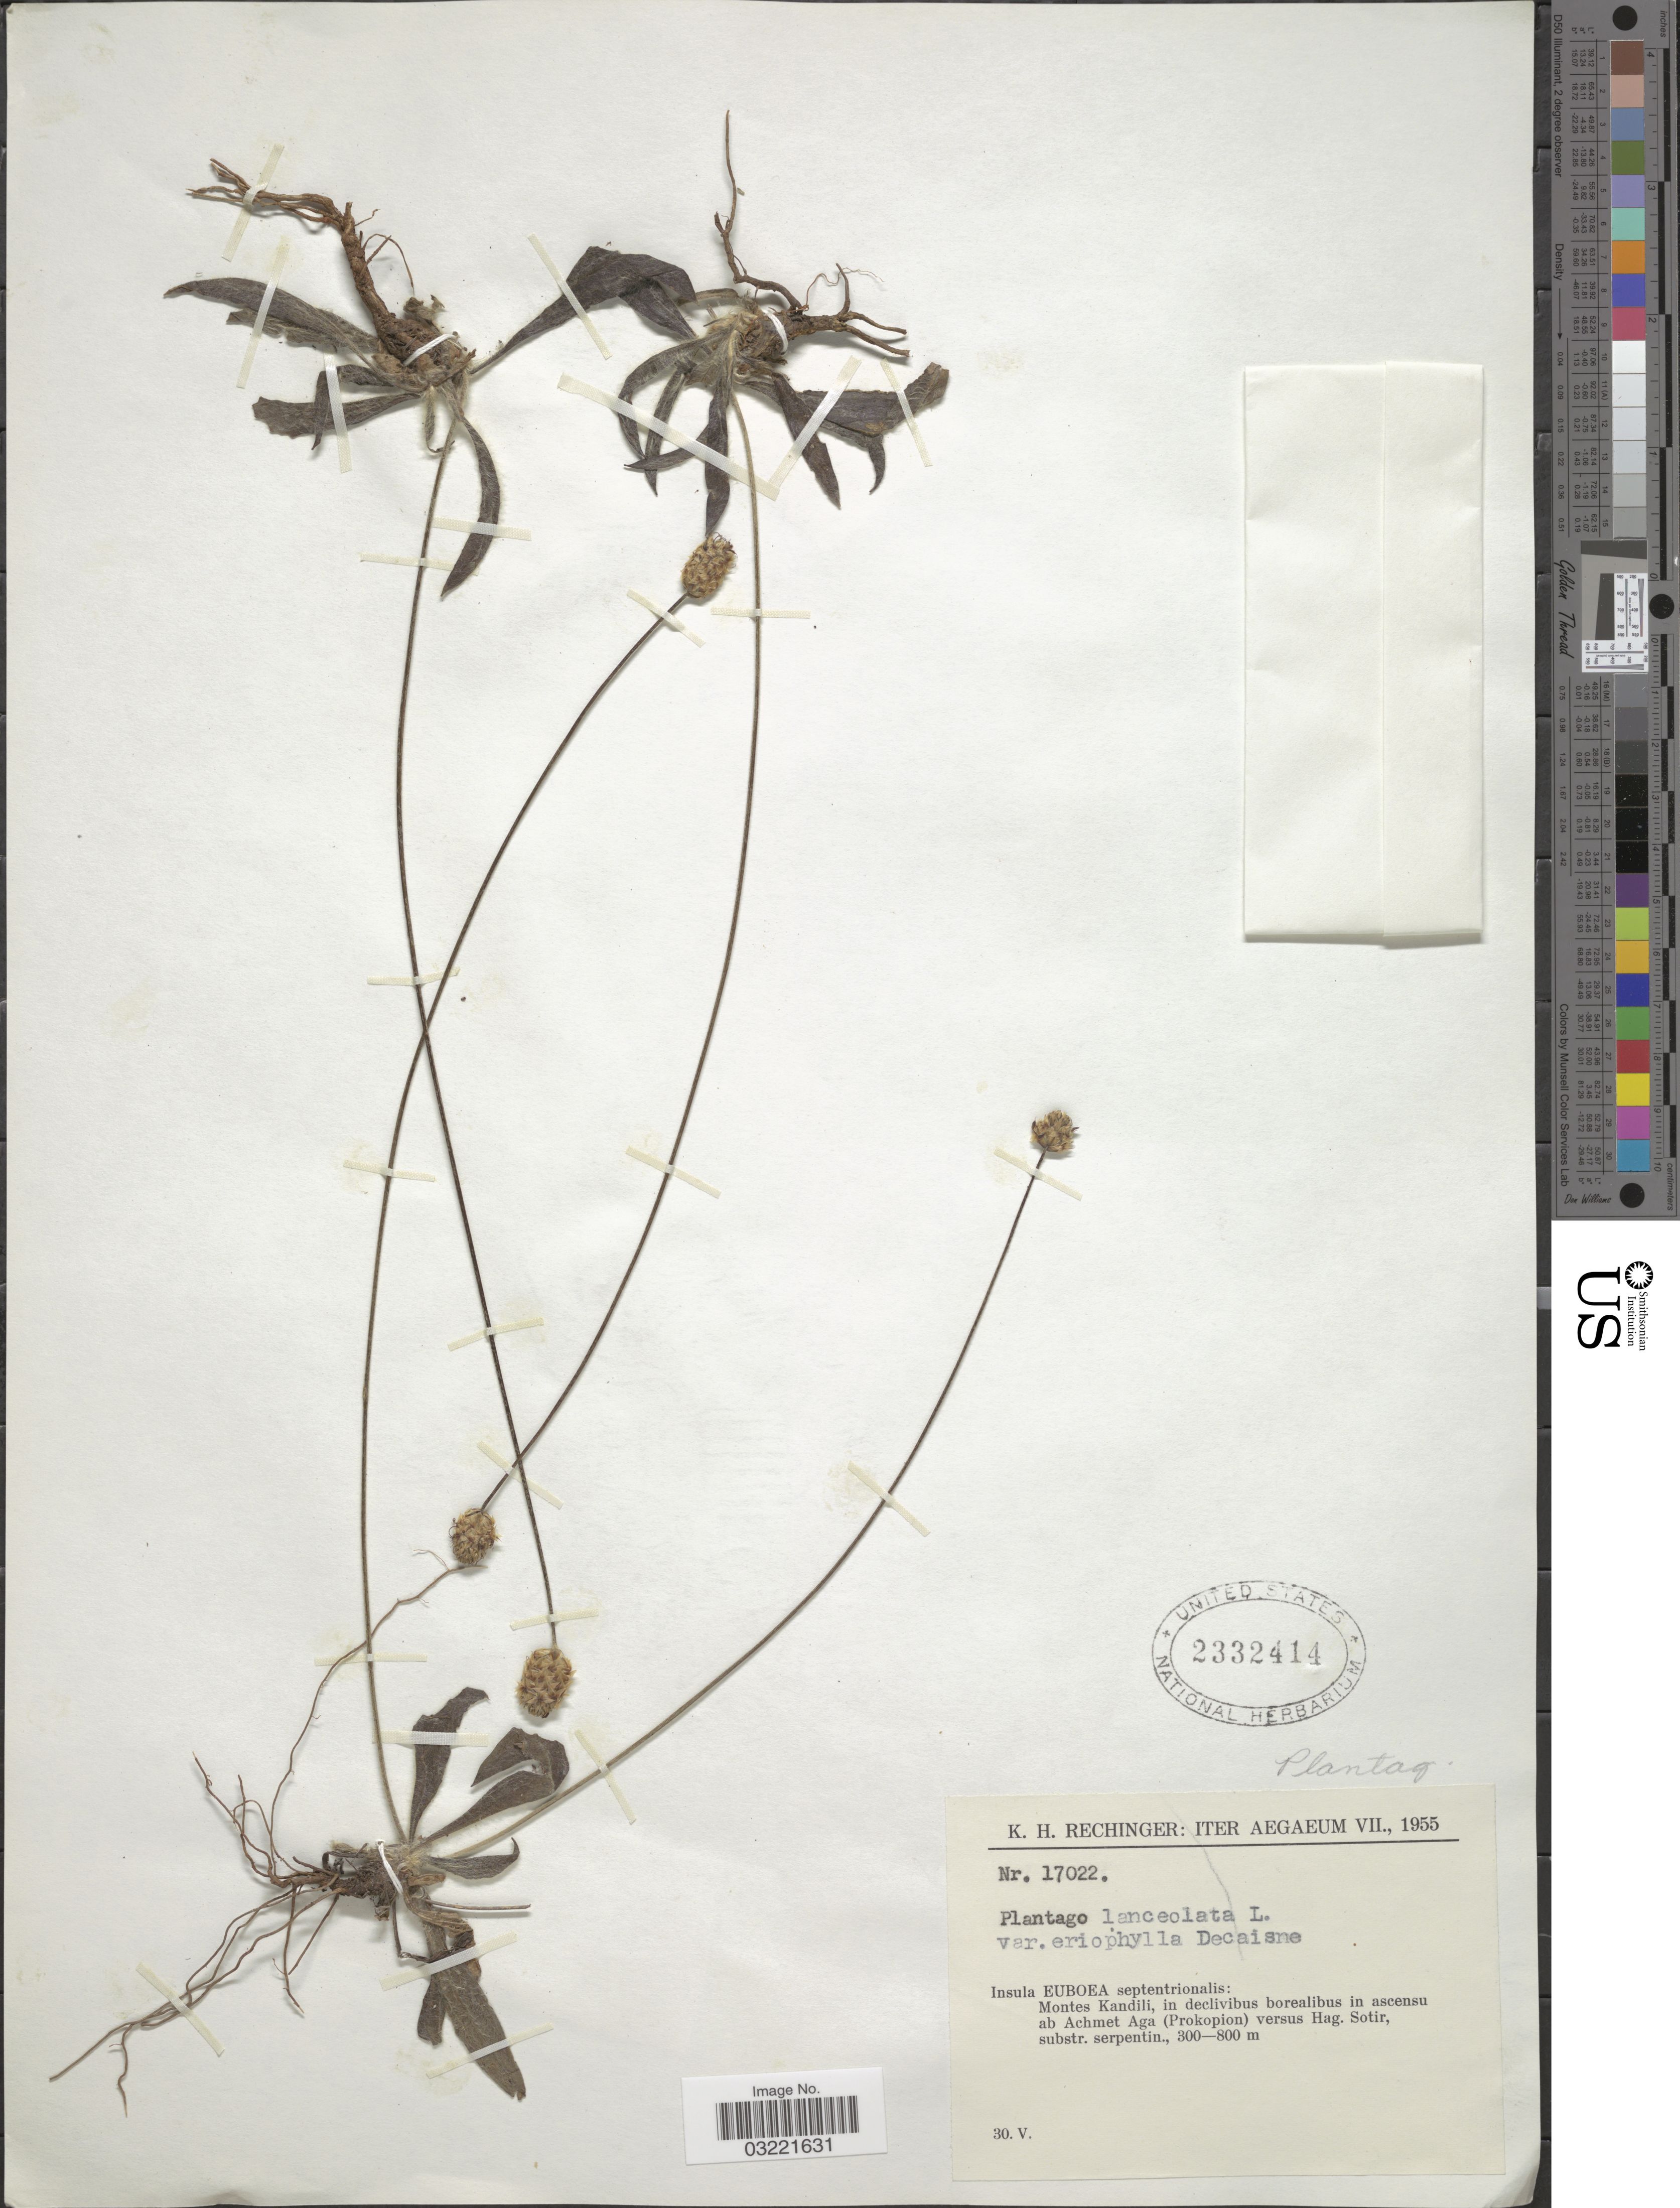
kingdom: Plantae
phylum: Tracheophyta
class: Magnoliopsida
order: Lamiales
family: Plantaginaceae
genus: Plantago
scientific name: Plantago lanceolata var. eriophylla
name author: Decne.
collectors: K. H. Rechinger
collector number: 17022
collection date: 1955-05-30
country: Greece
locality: Iter Aegaeum. Insula Euboea septentrionalis: Montes Kandili, in declivibus borealibus in ascensu ab Achmet Aga (Prokopion) versus Hag. Sotir.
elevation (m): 300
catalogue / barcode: US 2332414